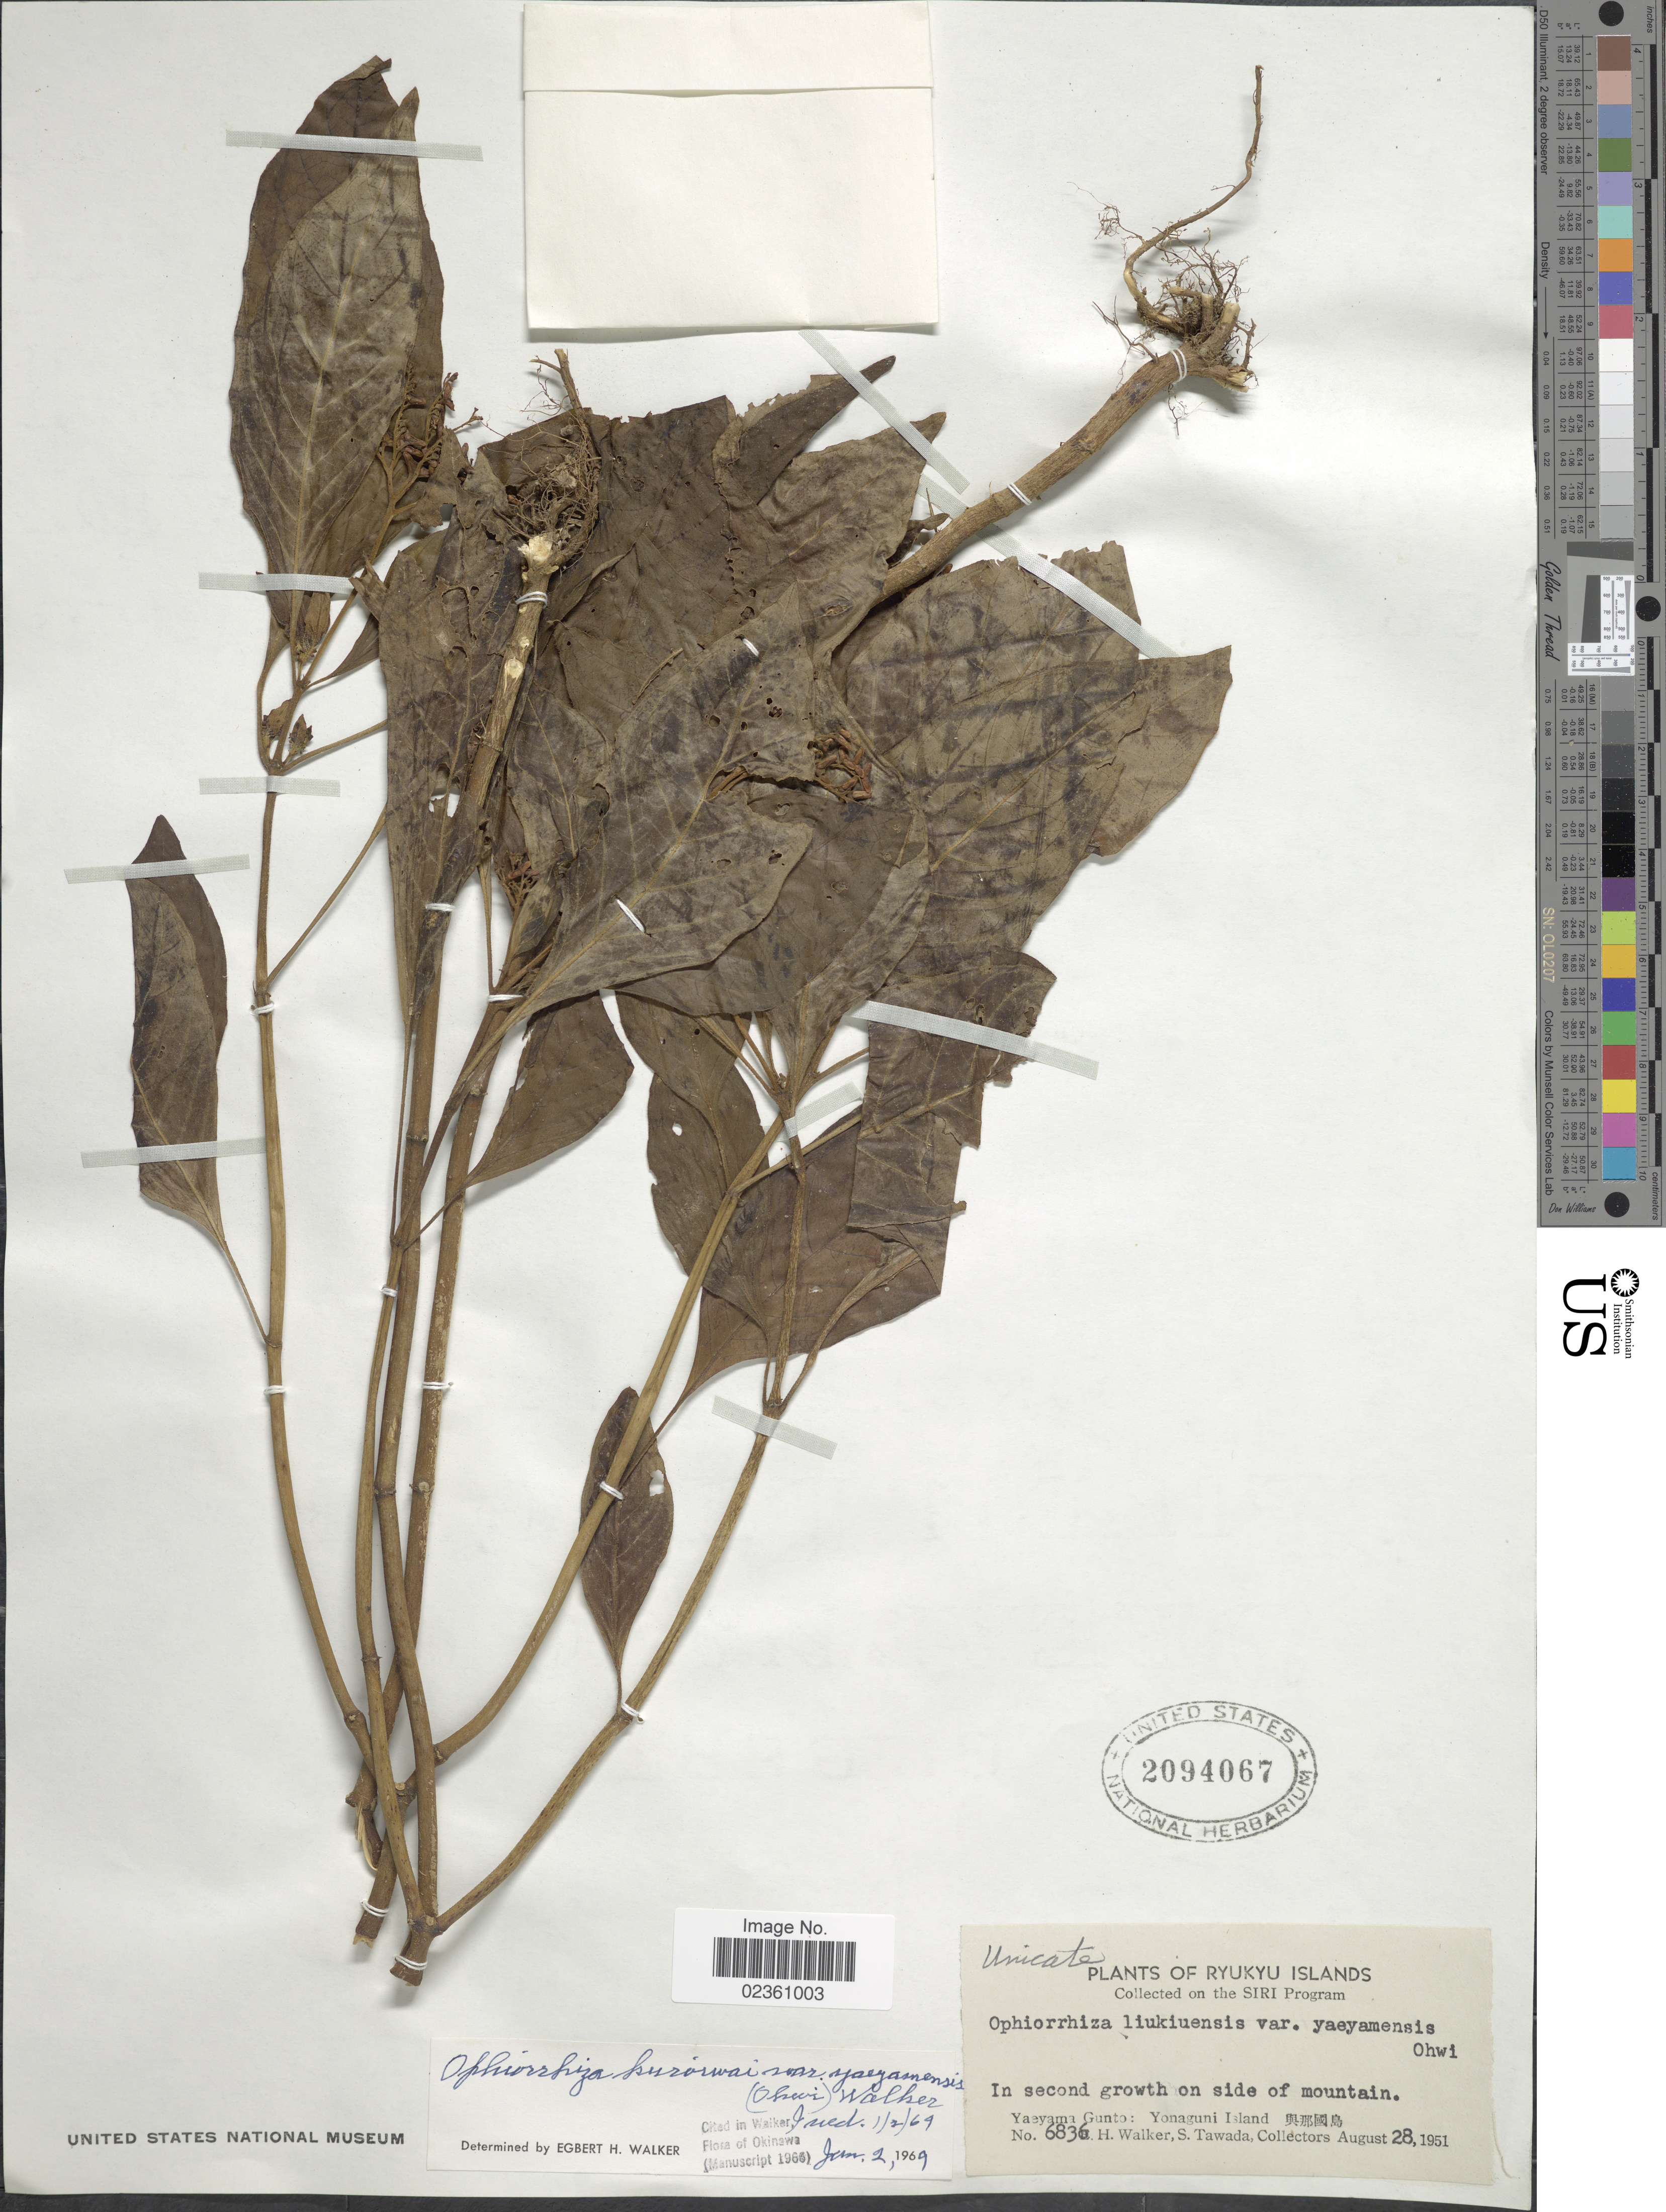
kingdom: Plantae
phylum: Tracheophyta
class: Magnoliopsida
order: Gentianales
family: Rubiaceae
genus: Ophiorrhiza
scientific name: Ophiorrhiza kuroiwai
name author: Makino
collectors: E. H. Walker & S. Tawada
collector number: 6836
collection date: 1951-08-28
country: Japan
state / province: Okinawa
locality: Ryukyu Islands, In second growth on side of mountain, Yaeyma Gunto: Yonaguni Island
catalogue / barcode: US 2094067